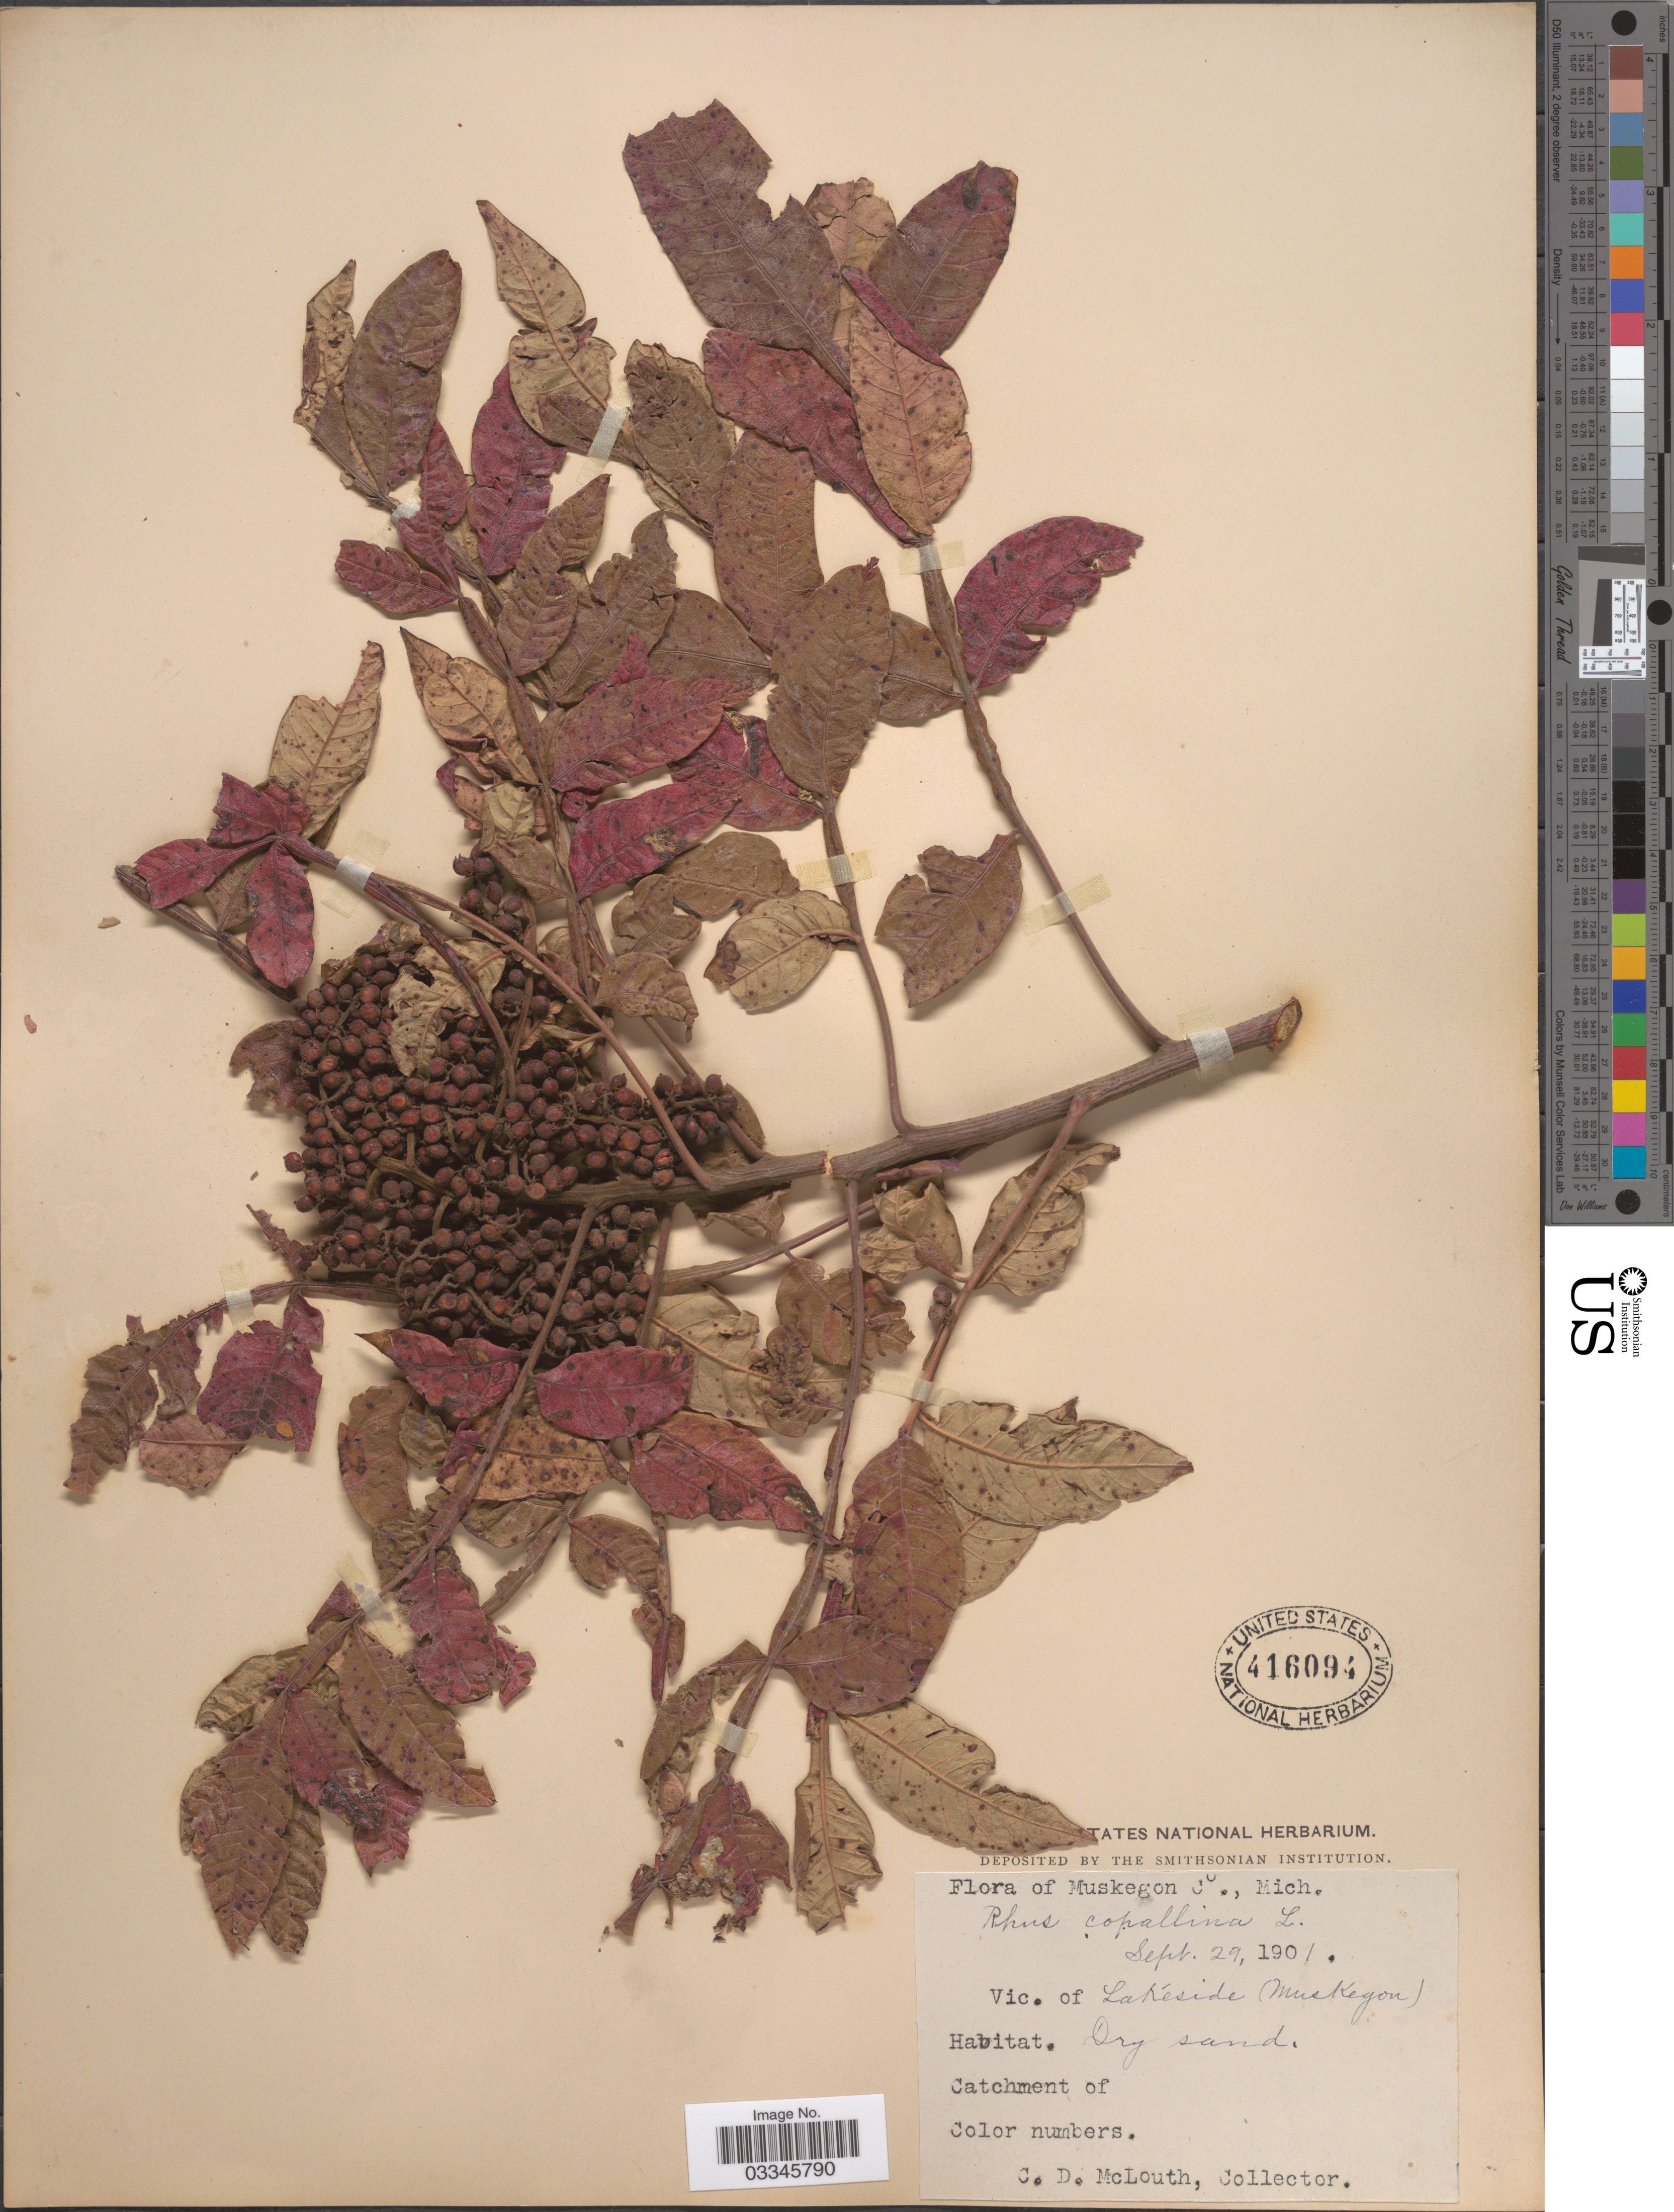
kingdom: Plantae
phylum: Tracheophyta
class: Magnoliopsida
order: Sapindales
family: Anacardiaceae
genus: Rhus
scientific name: Rhus copallinum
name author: L.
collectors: C. McLouth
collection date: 1901-09-29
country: United States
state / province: Michigan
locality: Muskegon Co. Vic. of Lakeside Muskegon.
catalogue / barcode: US 416094